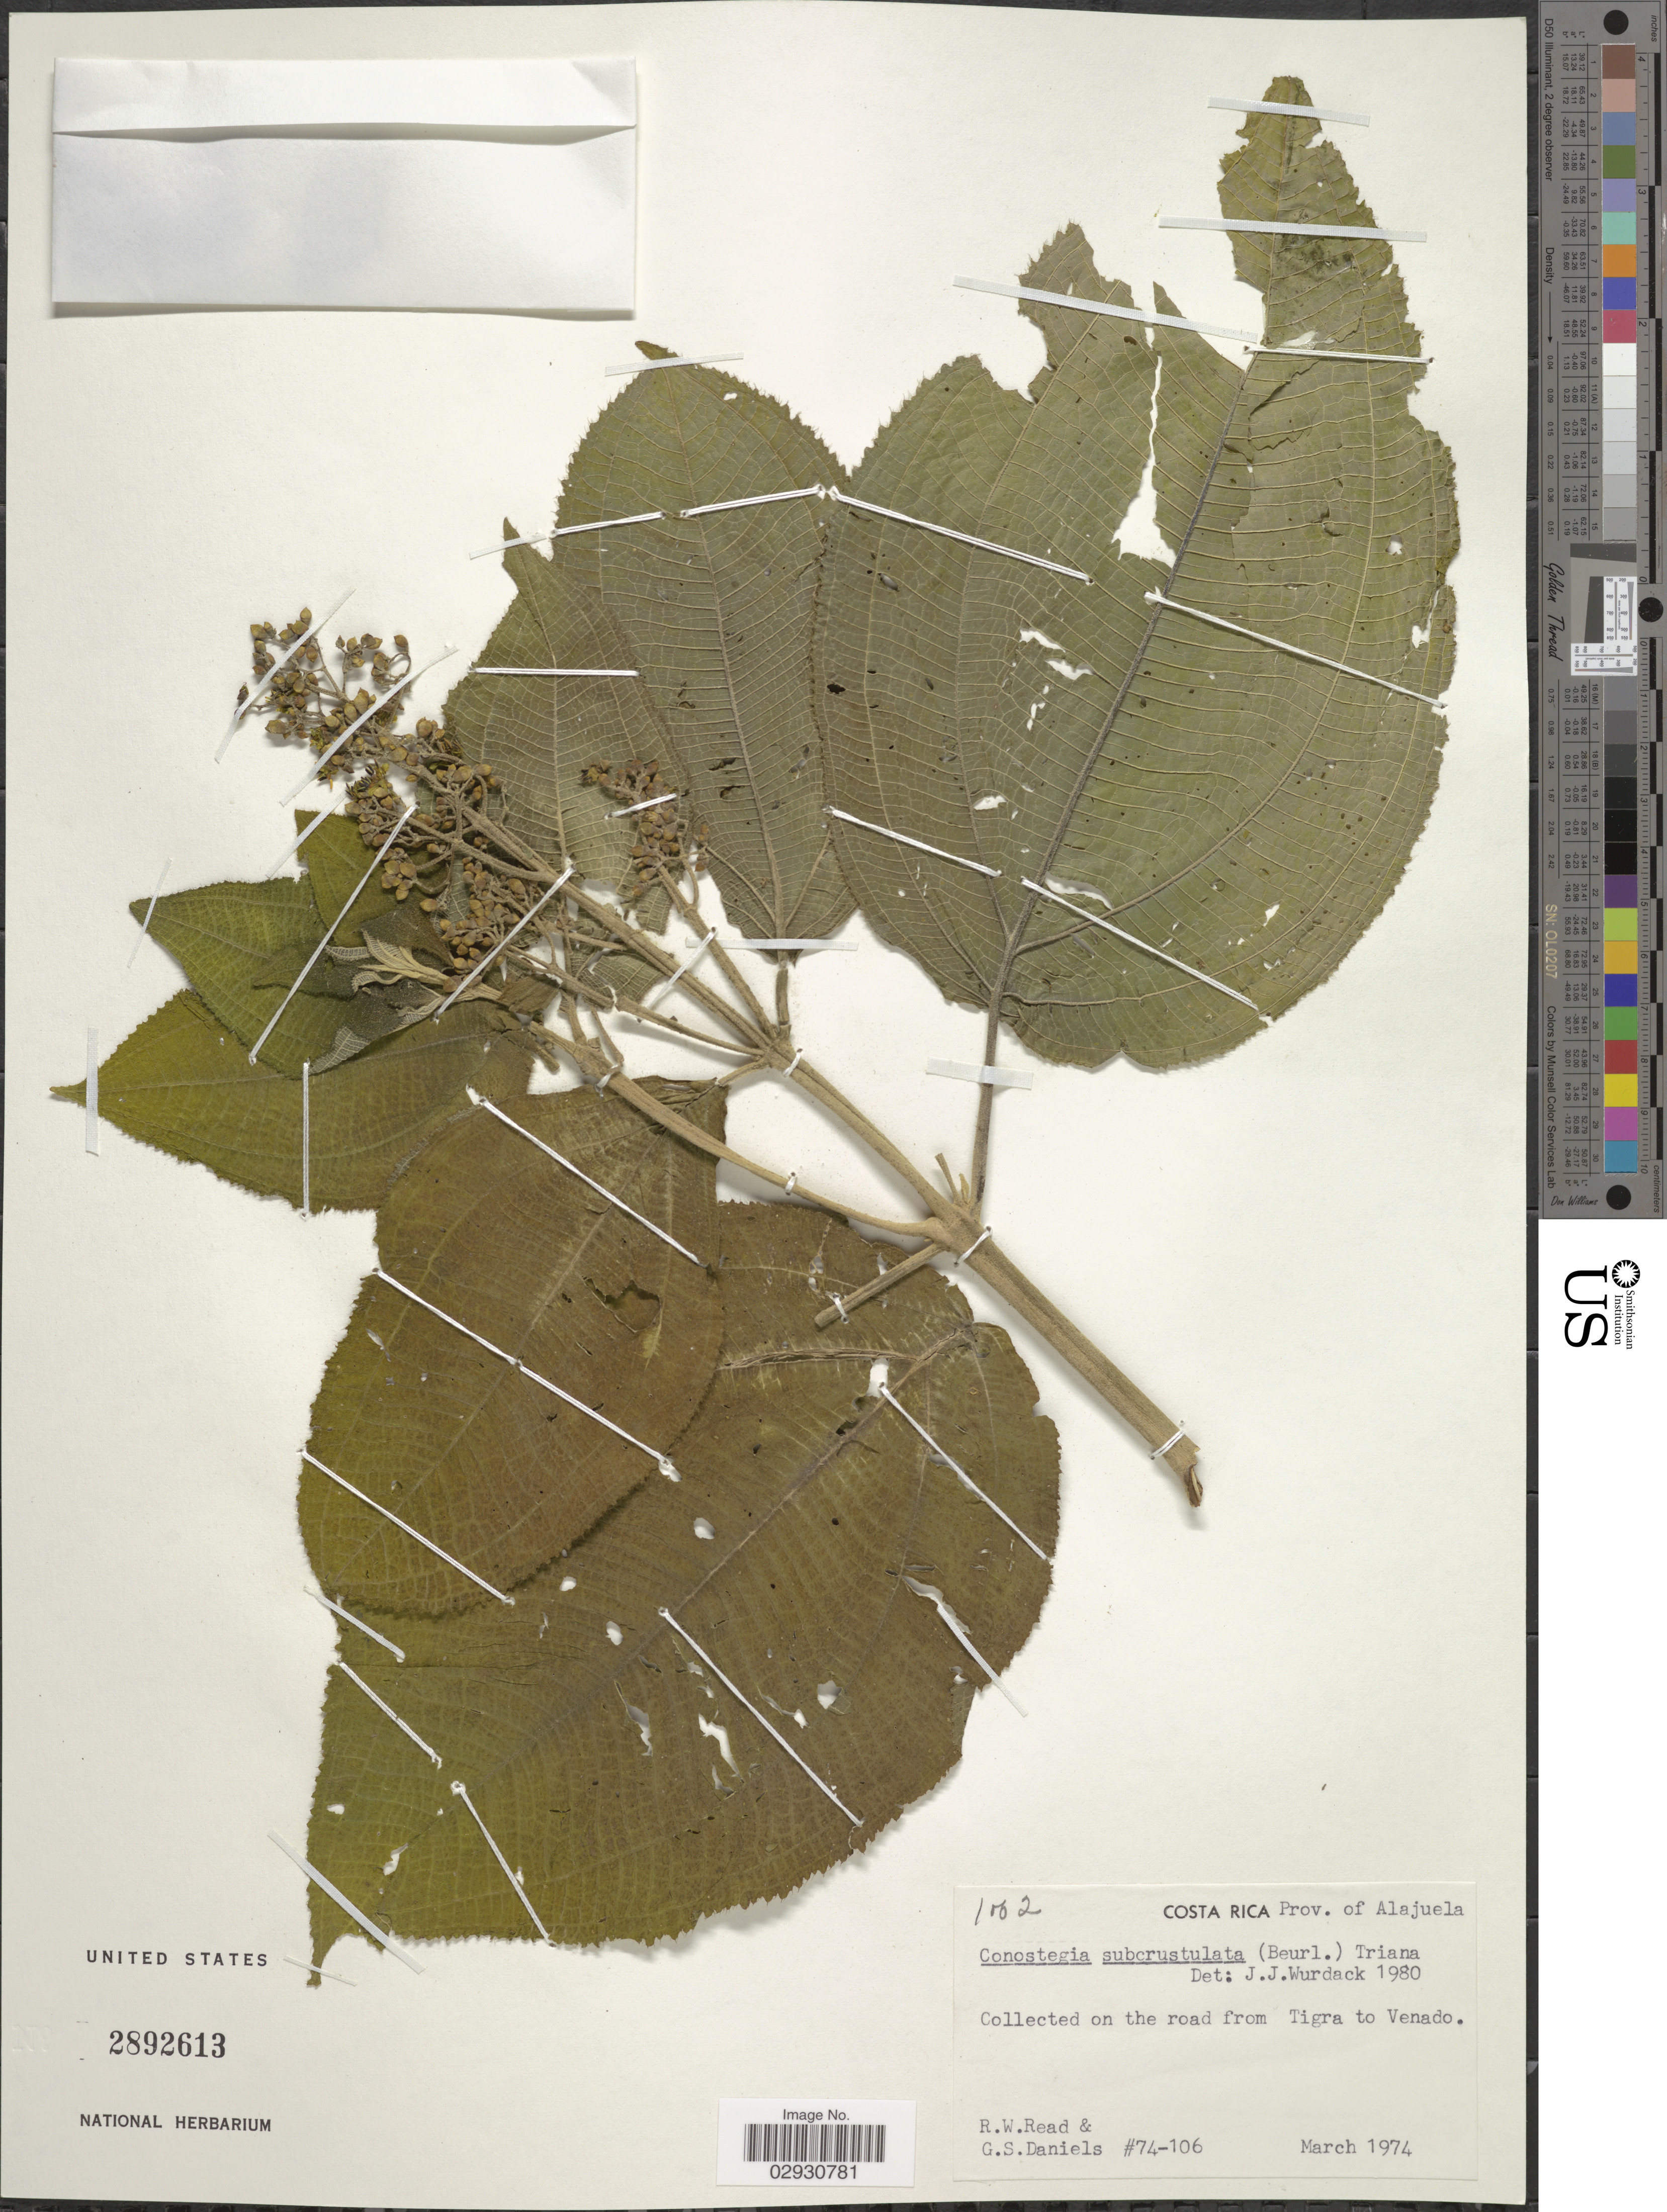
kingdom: Plantae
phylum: Tracheophyta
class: Magnoliopsida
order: Myrtales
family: Melastomataceae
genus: Conostegia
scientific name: Conostegia subcrustulata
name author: (Beurl.) Triana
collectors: R. W. Read & G. S. Daniels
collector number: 74-106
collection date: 1974-03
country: Costa Rica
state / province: Alajuela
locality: Prov. of Alajuela. On the road from Tigra to Venado.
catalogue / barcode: US 2892613